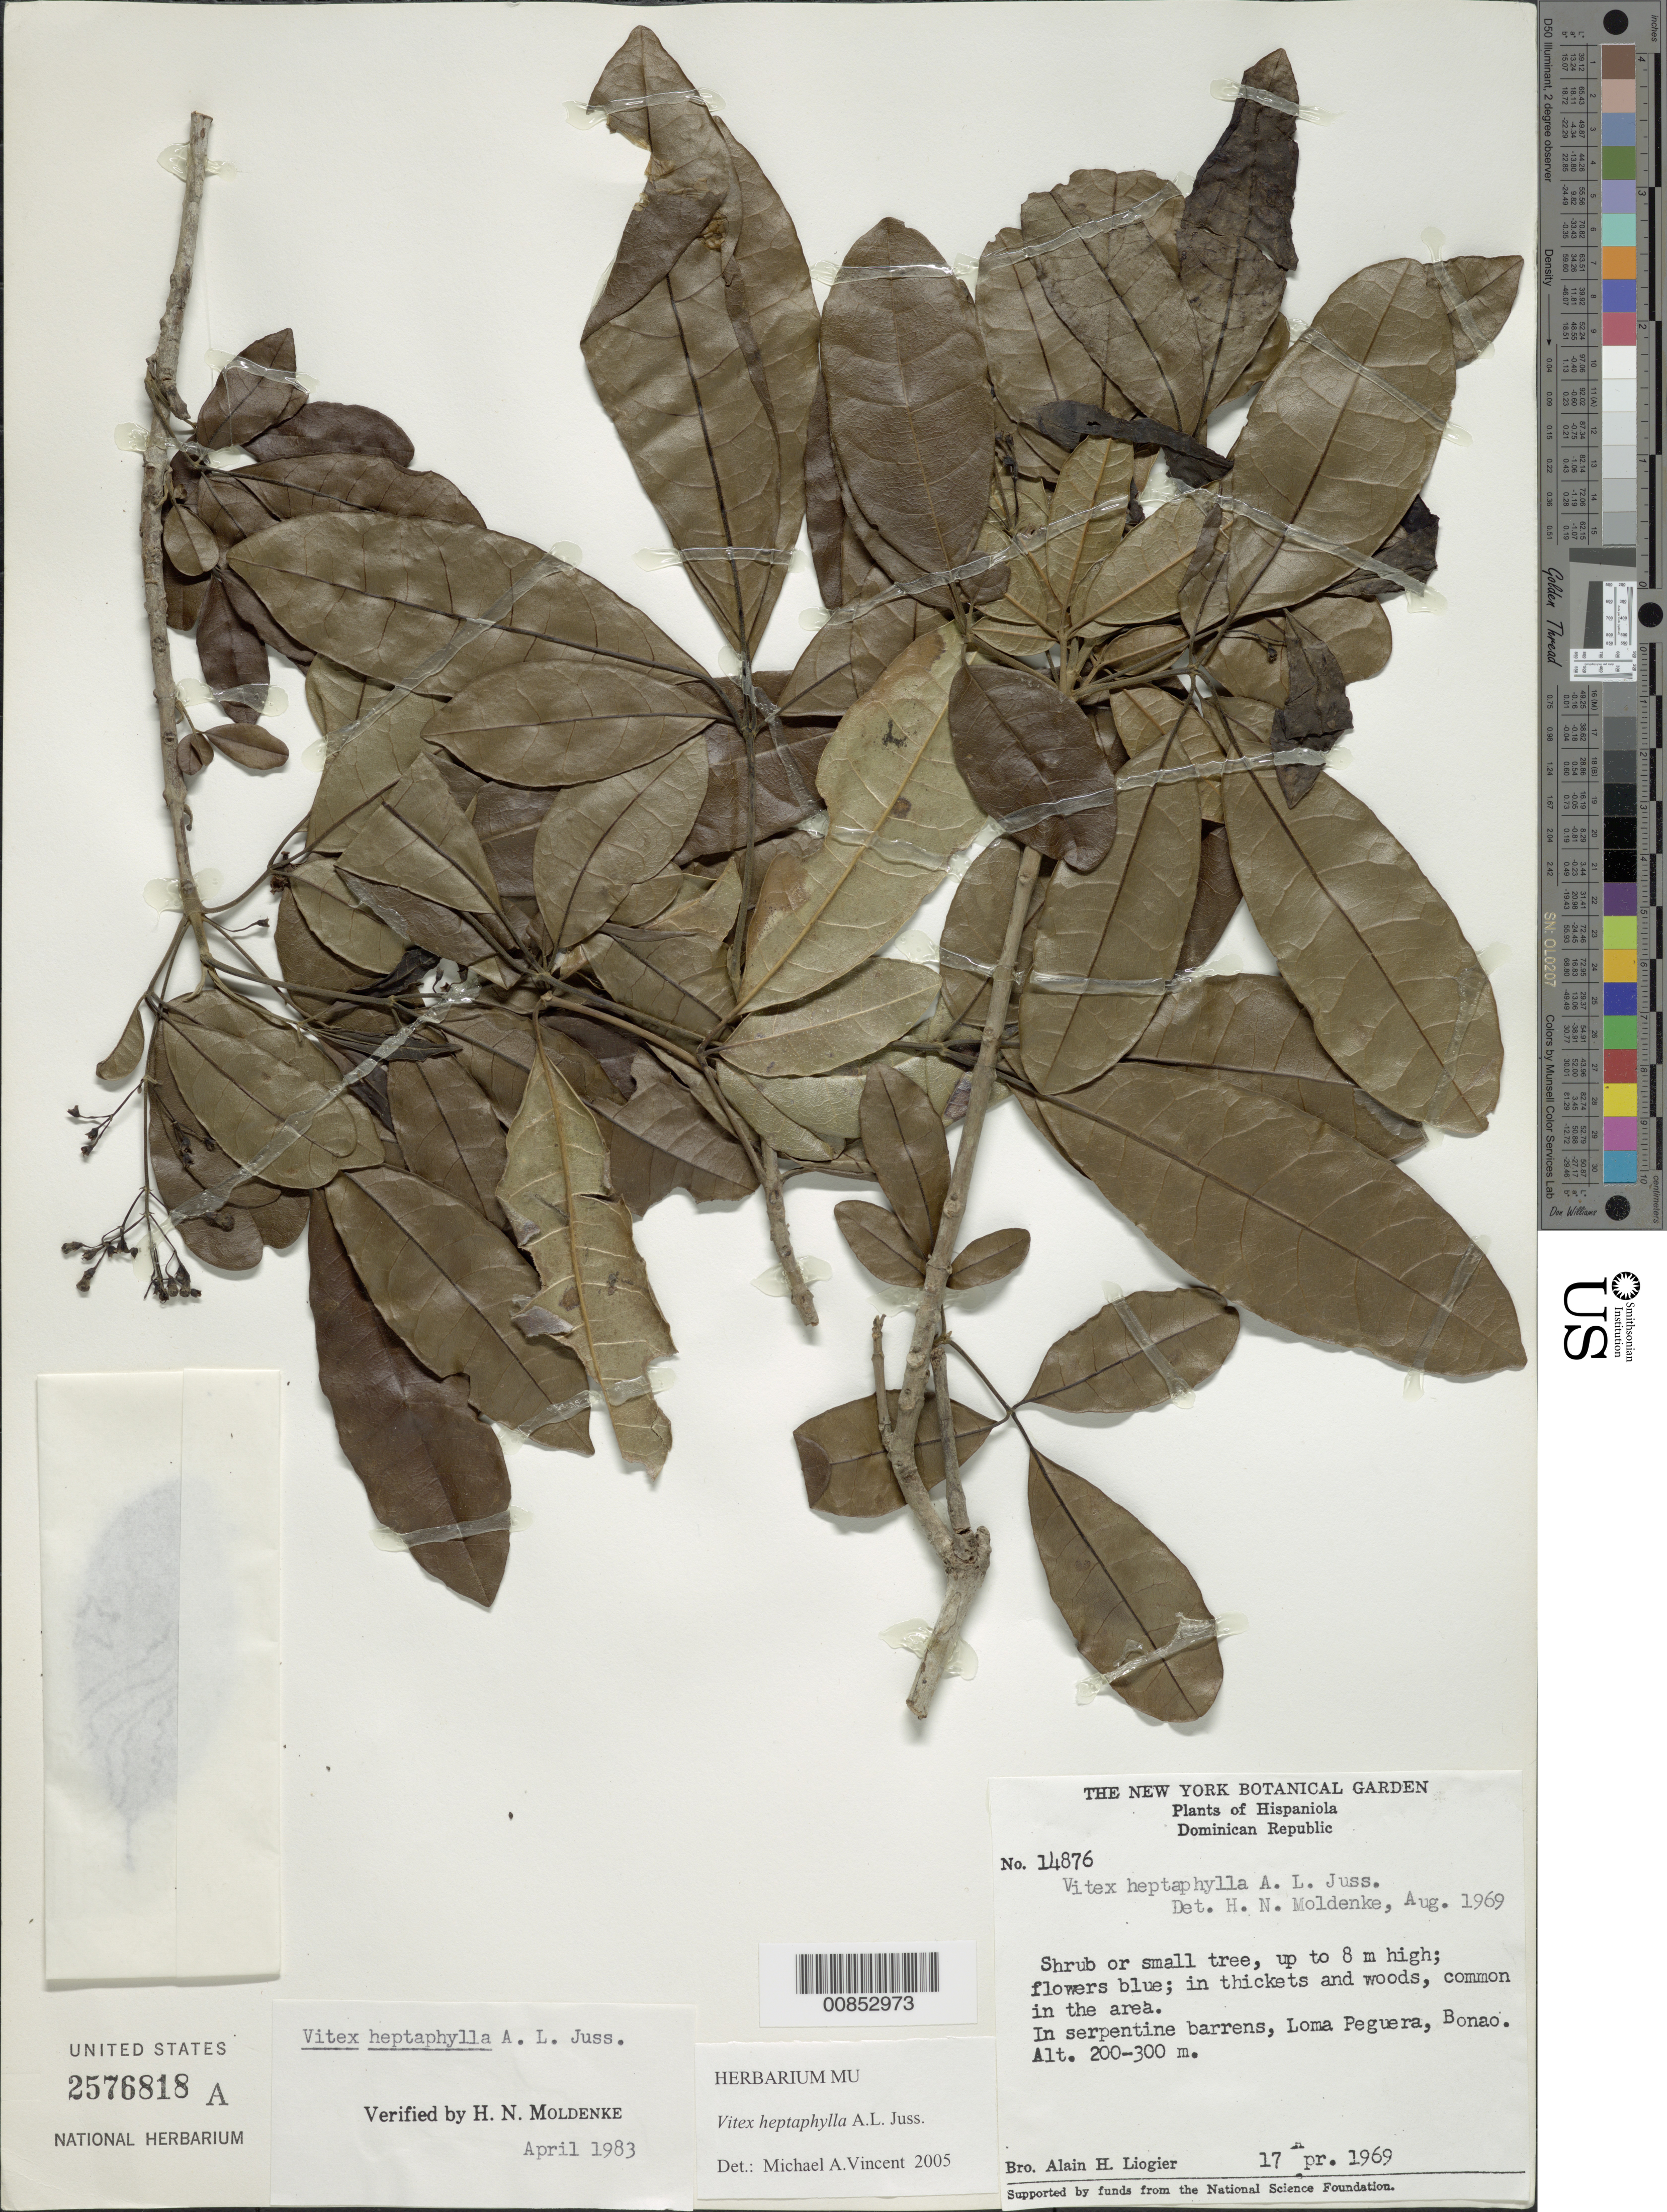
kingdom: Plantae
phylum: Tracheophyta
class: Magnoliopsida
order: Lamiales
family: Lamiaceae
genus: Vitex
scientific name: Vitex heptaphylla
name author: A. Juss.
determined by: Vincent, Michael A.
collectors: A. H. Liogier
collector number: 14876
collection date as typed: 17 Apr 1969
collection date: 1969-04-17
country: Dominican Republic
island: Hispaniola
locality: Loma Peguera, Bonao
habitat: In thickets and woods of serpentine barrens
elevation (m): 200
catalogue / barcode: US 2576818